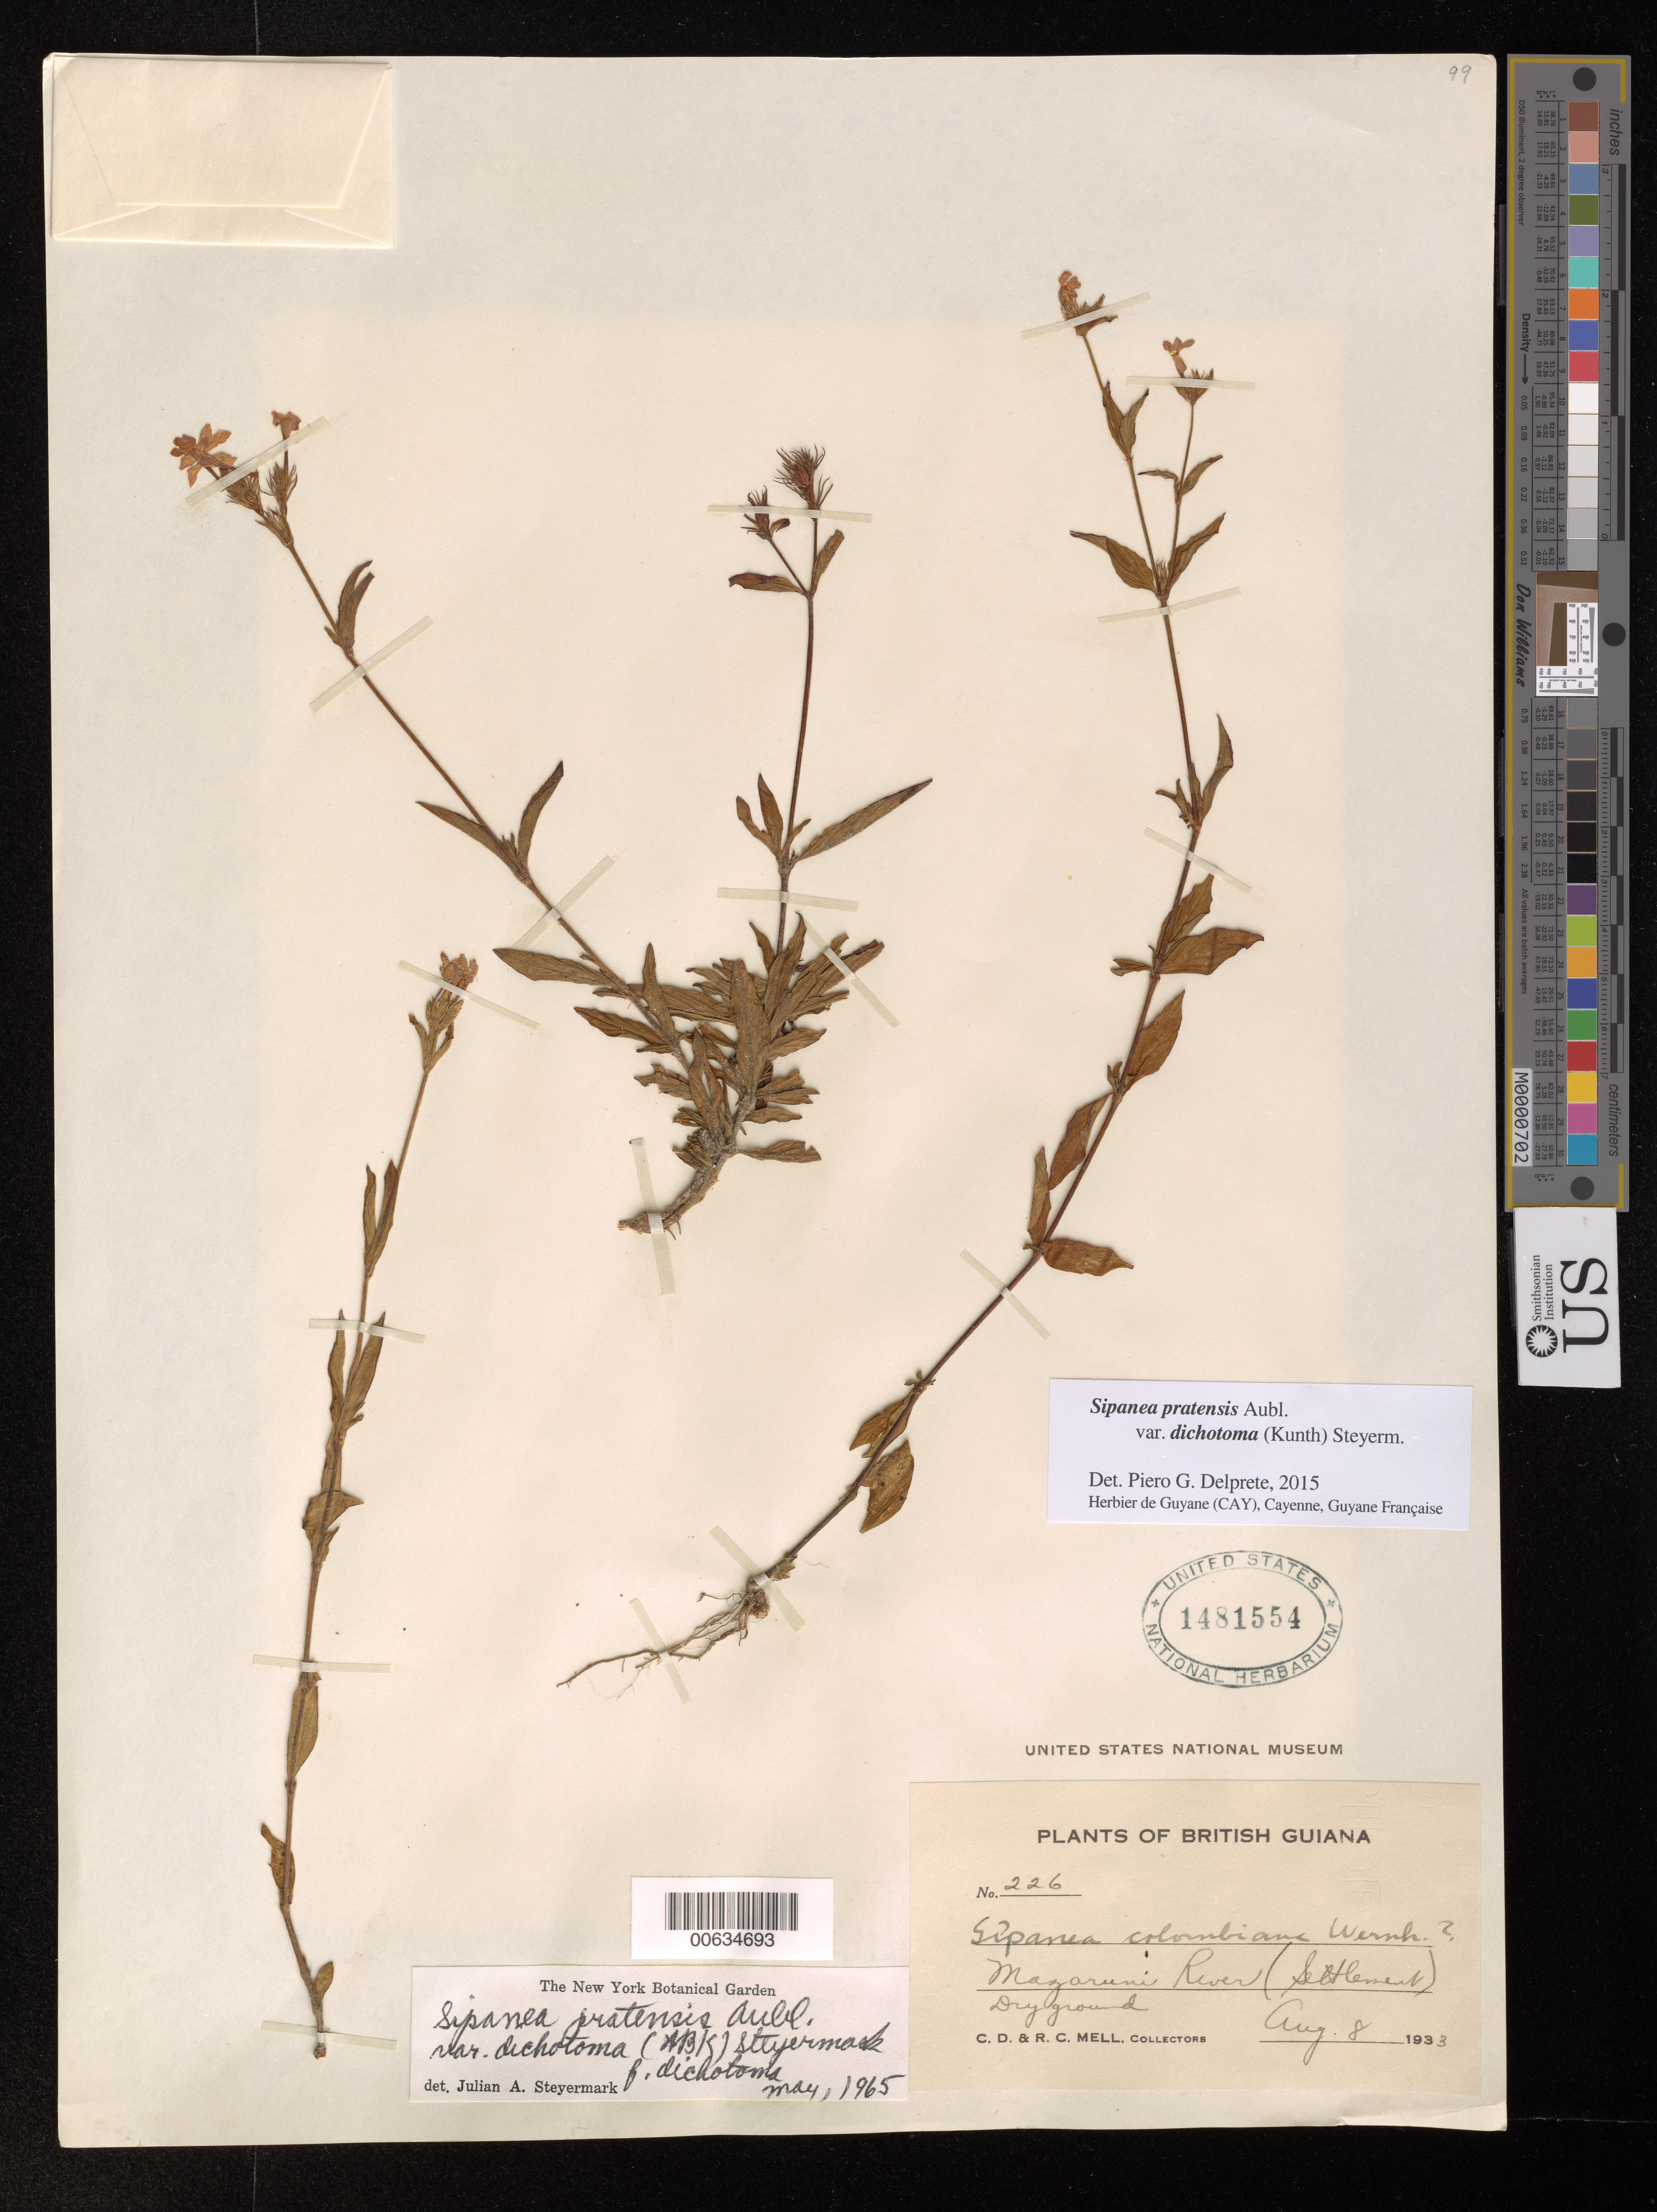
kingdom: Plantae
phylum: Tracheophyta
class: Magnoliopsida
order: Gentianales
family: Rubiaceae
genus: Sipanea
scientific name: Sipanea pratensis var. dichotoma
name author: (Kunth) Steyerm.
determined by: Steyermark, Julian A., (VEN)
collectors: C. D. Mell & R. Mell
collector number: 226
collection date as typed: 8-Aug-33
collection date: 1933-08-08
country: Guyana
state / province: Cuyuni-Mazaruni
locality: Mazaruni R. (settlement)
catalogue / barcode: US 1481554